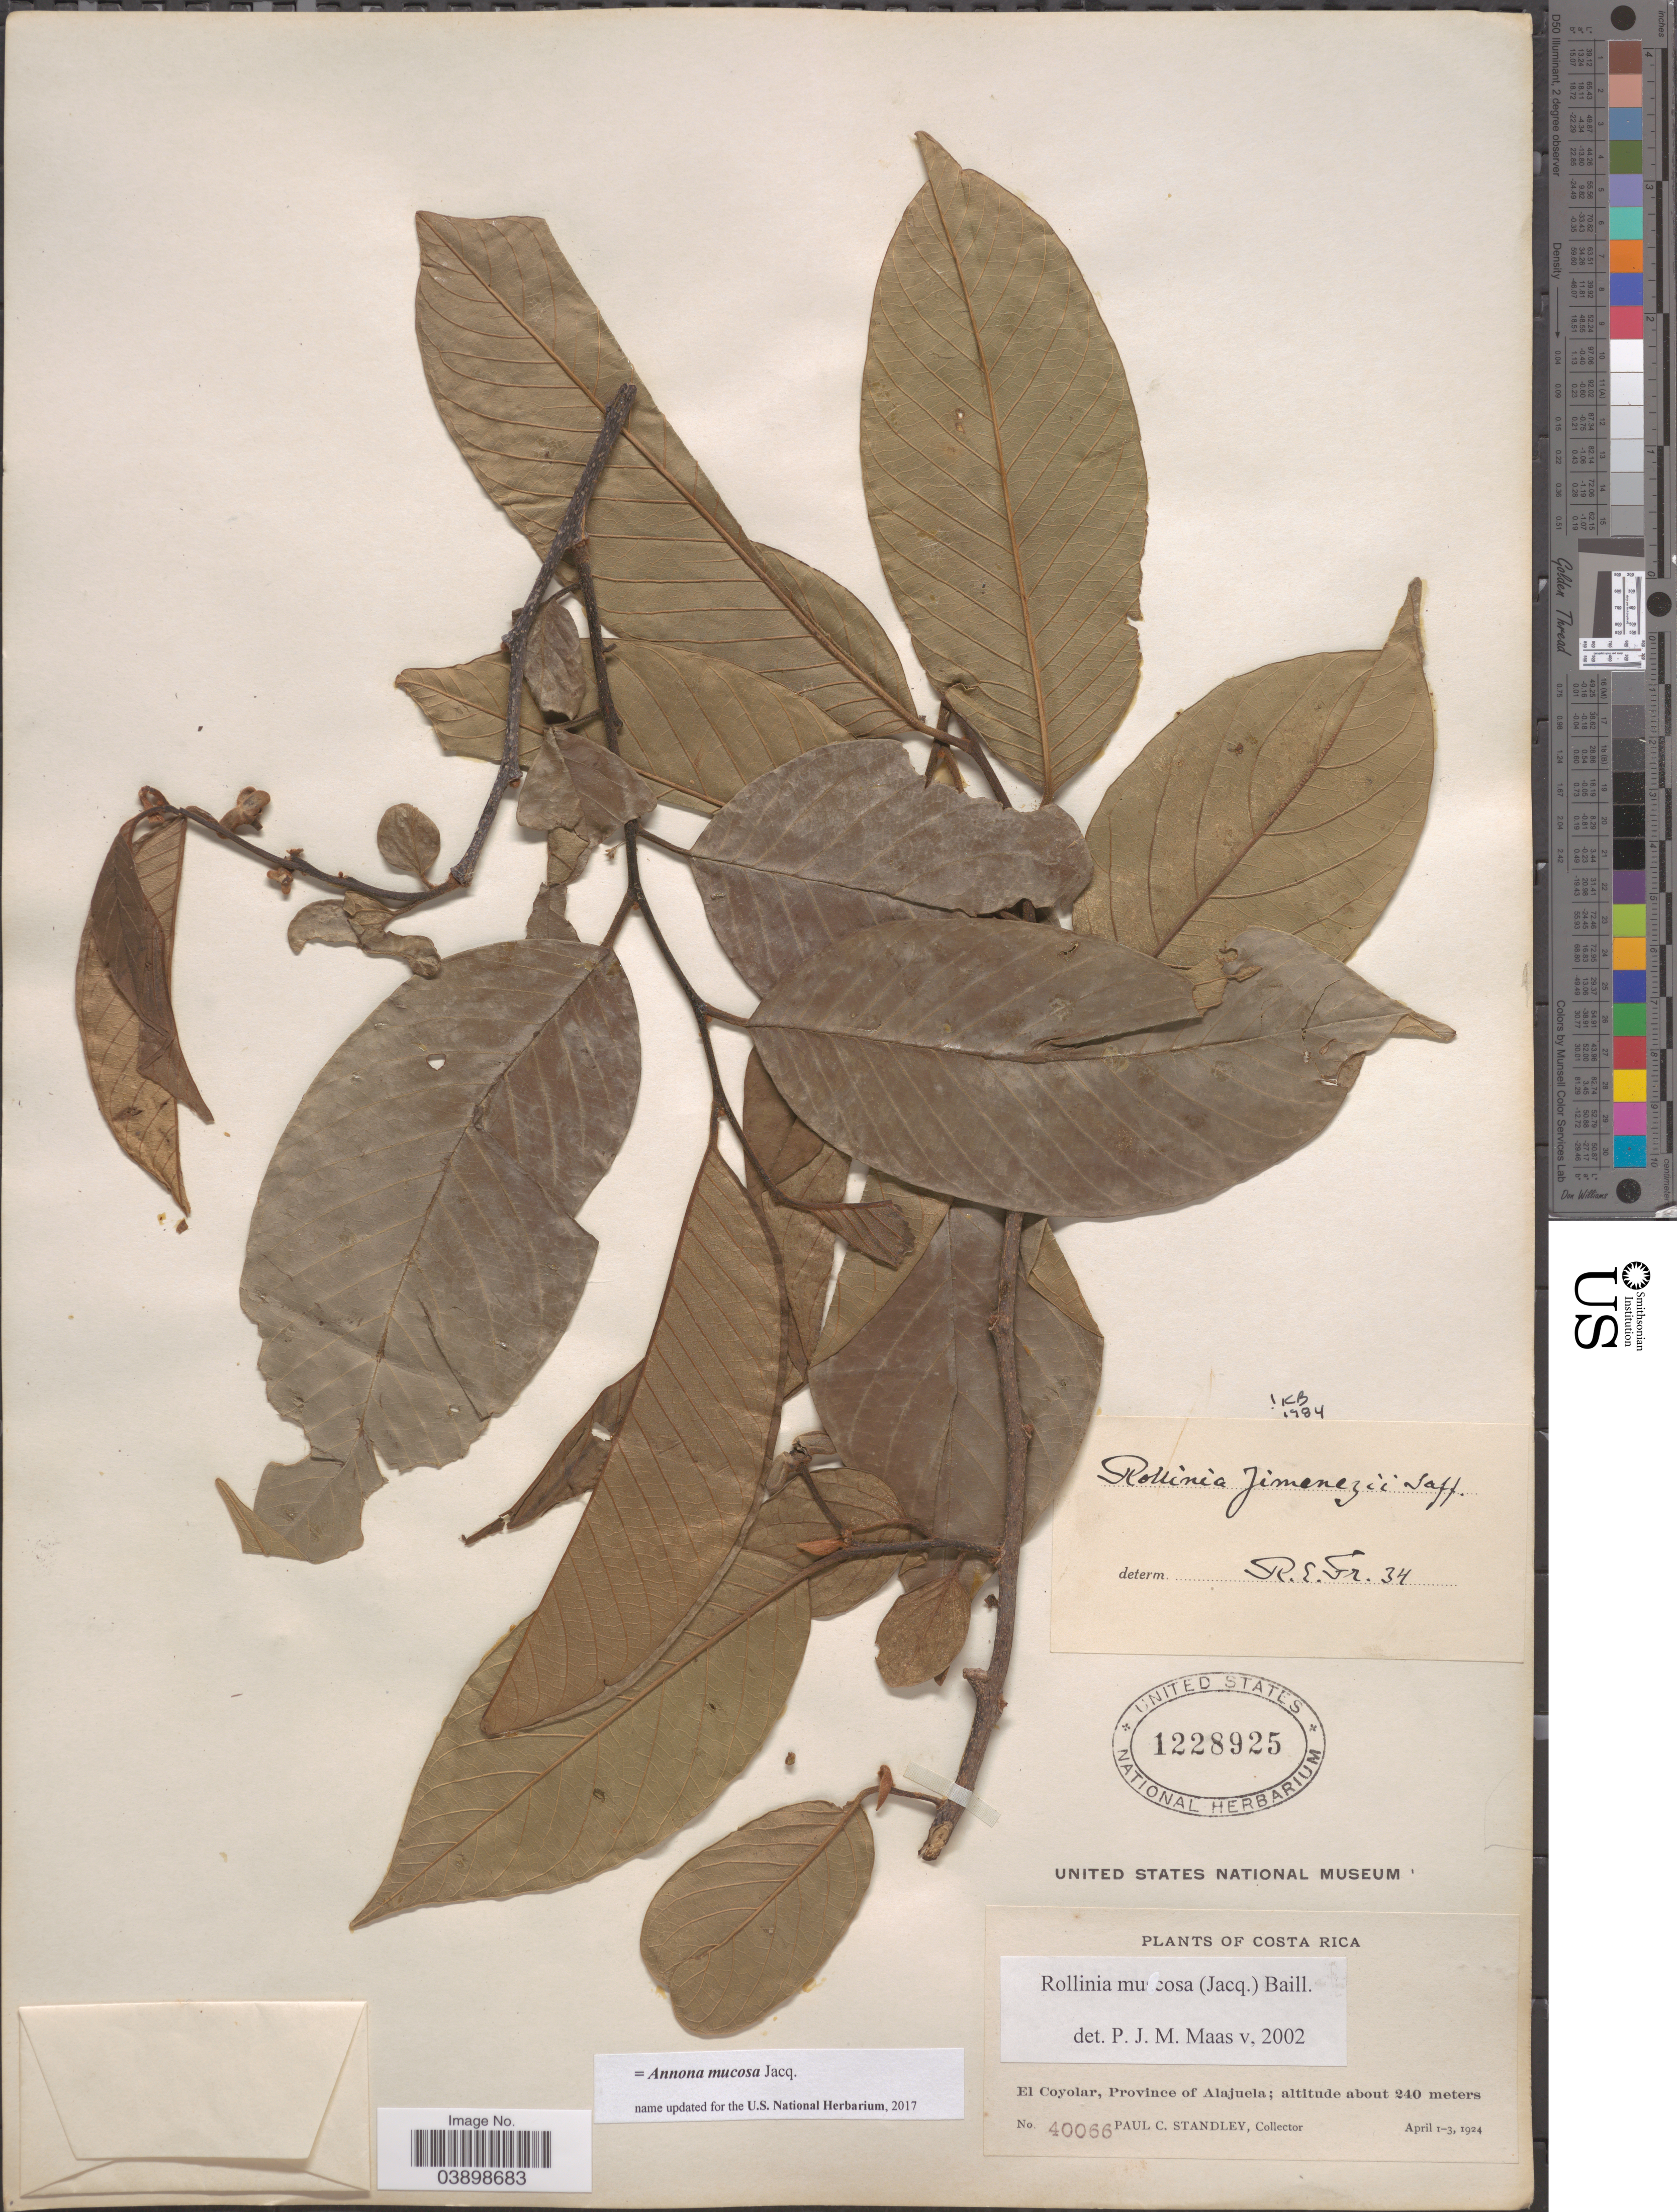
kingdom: Plantae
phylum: Tracheophyta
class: Magnoliopsida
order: Magnoliales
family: Annonaceae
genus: Annona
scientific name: Annona mucosa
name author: Jacq.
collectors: P. C. Standley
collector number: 40066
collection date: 1924-04-01/1924-04-03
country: Costa Rica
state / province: Alajuela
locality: El Coyolar.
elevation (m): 240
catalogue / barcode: US 1228925